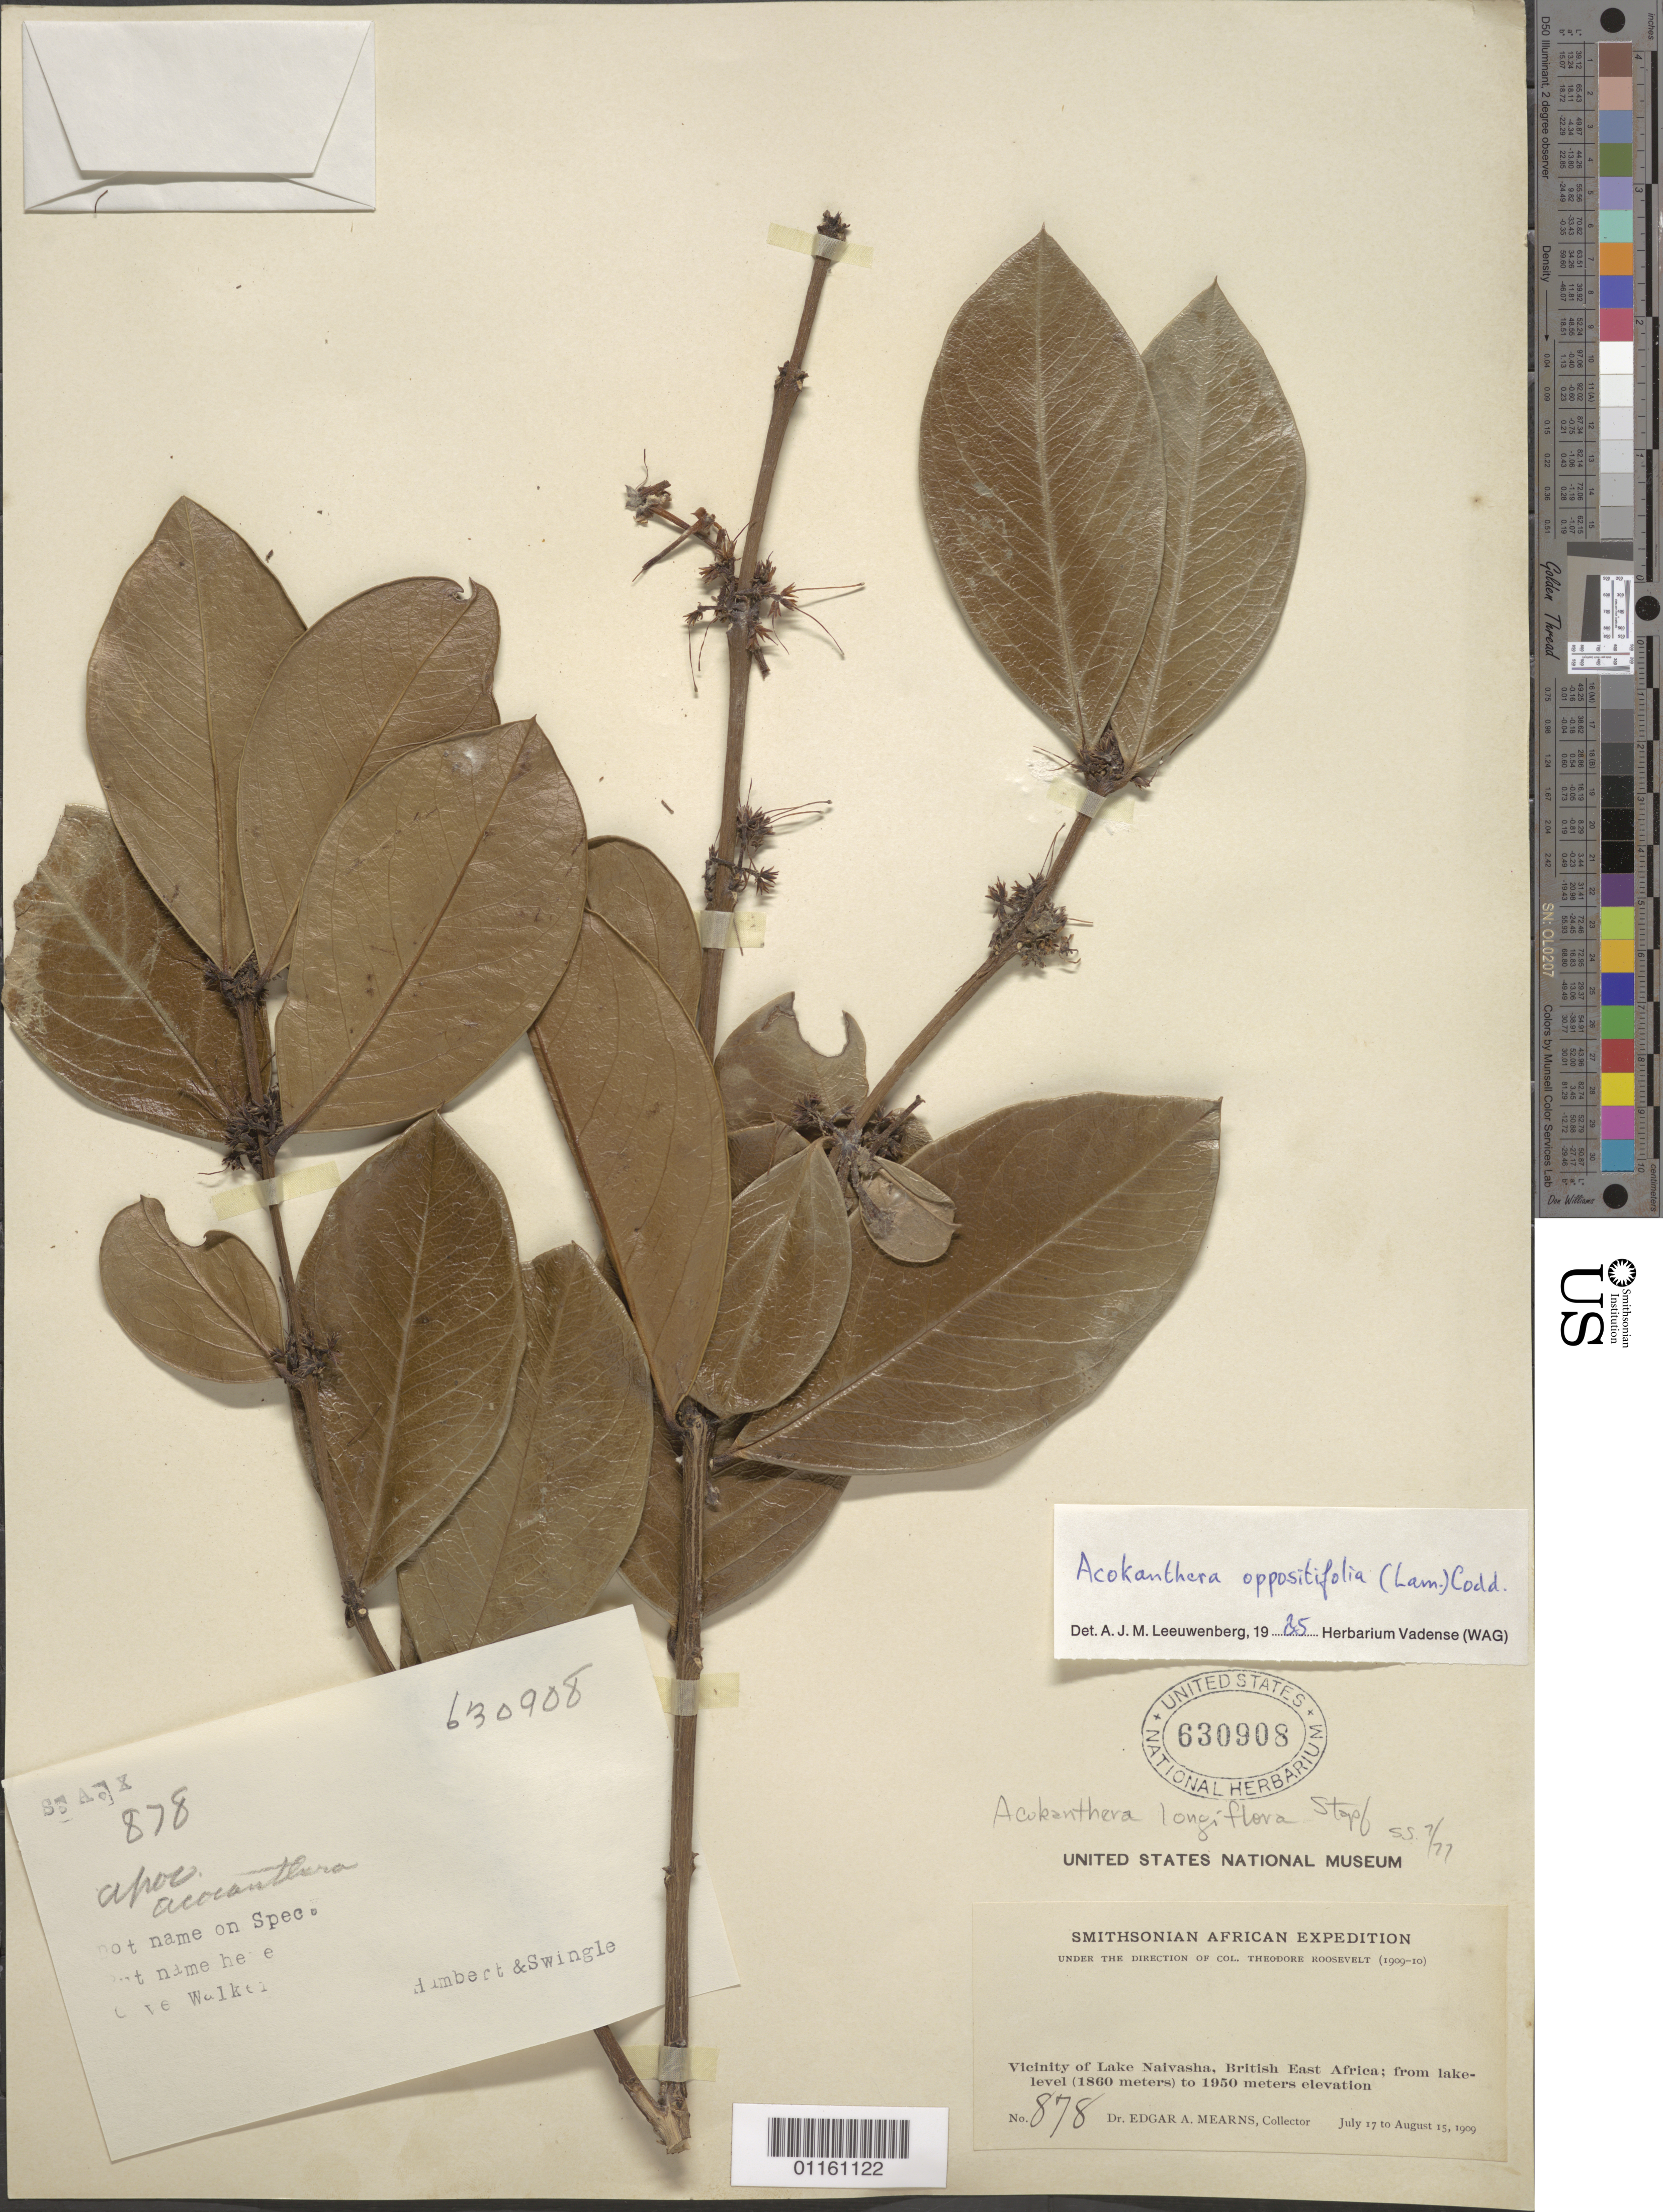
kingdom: Plantae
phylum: Tracheophyta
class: Magnoliopsida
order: Gentianales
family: Apocynaceae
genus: Acokanthera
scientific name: Acokanthera oppositifolia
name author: (Lam.) Codd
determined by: Leeuwenberg, A. J. M.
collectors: E. A. Mearns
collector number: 878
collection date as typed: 17 Jul - 15 Aug 1909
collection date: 1909-07-17/1909-08-15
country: Kenya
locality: Vicinity of Lake Naivasha.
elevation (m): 1860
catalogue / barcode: US 630908